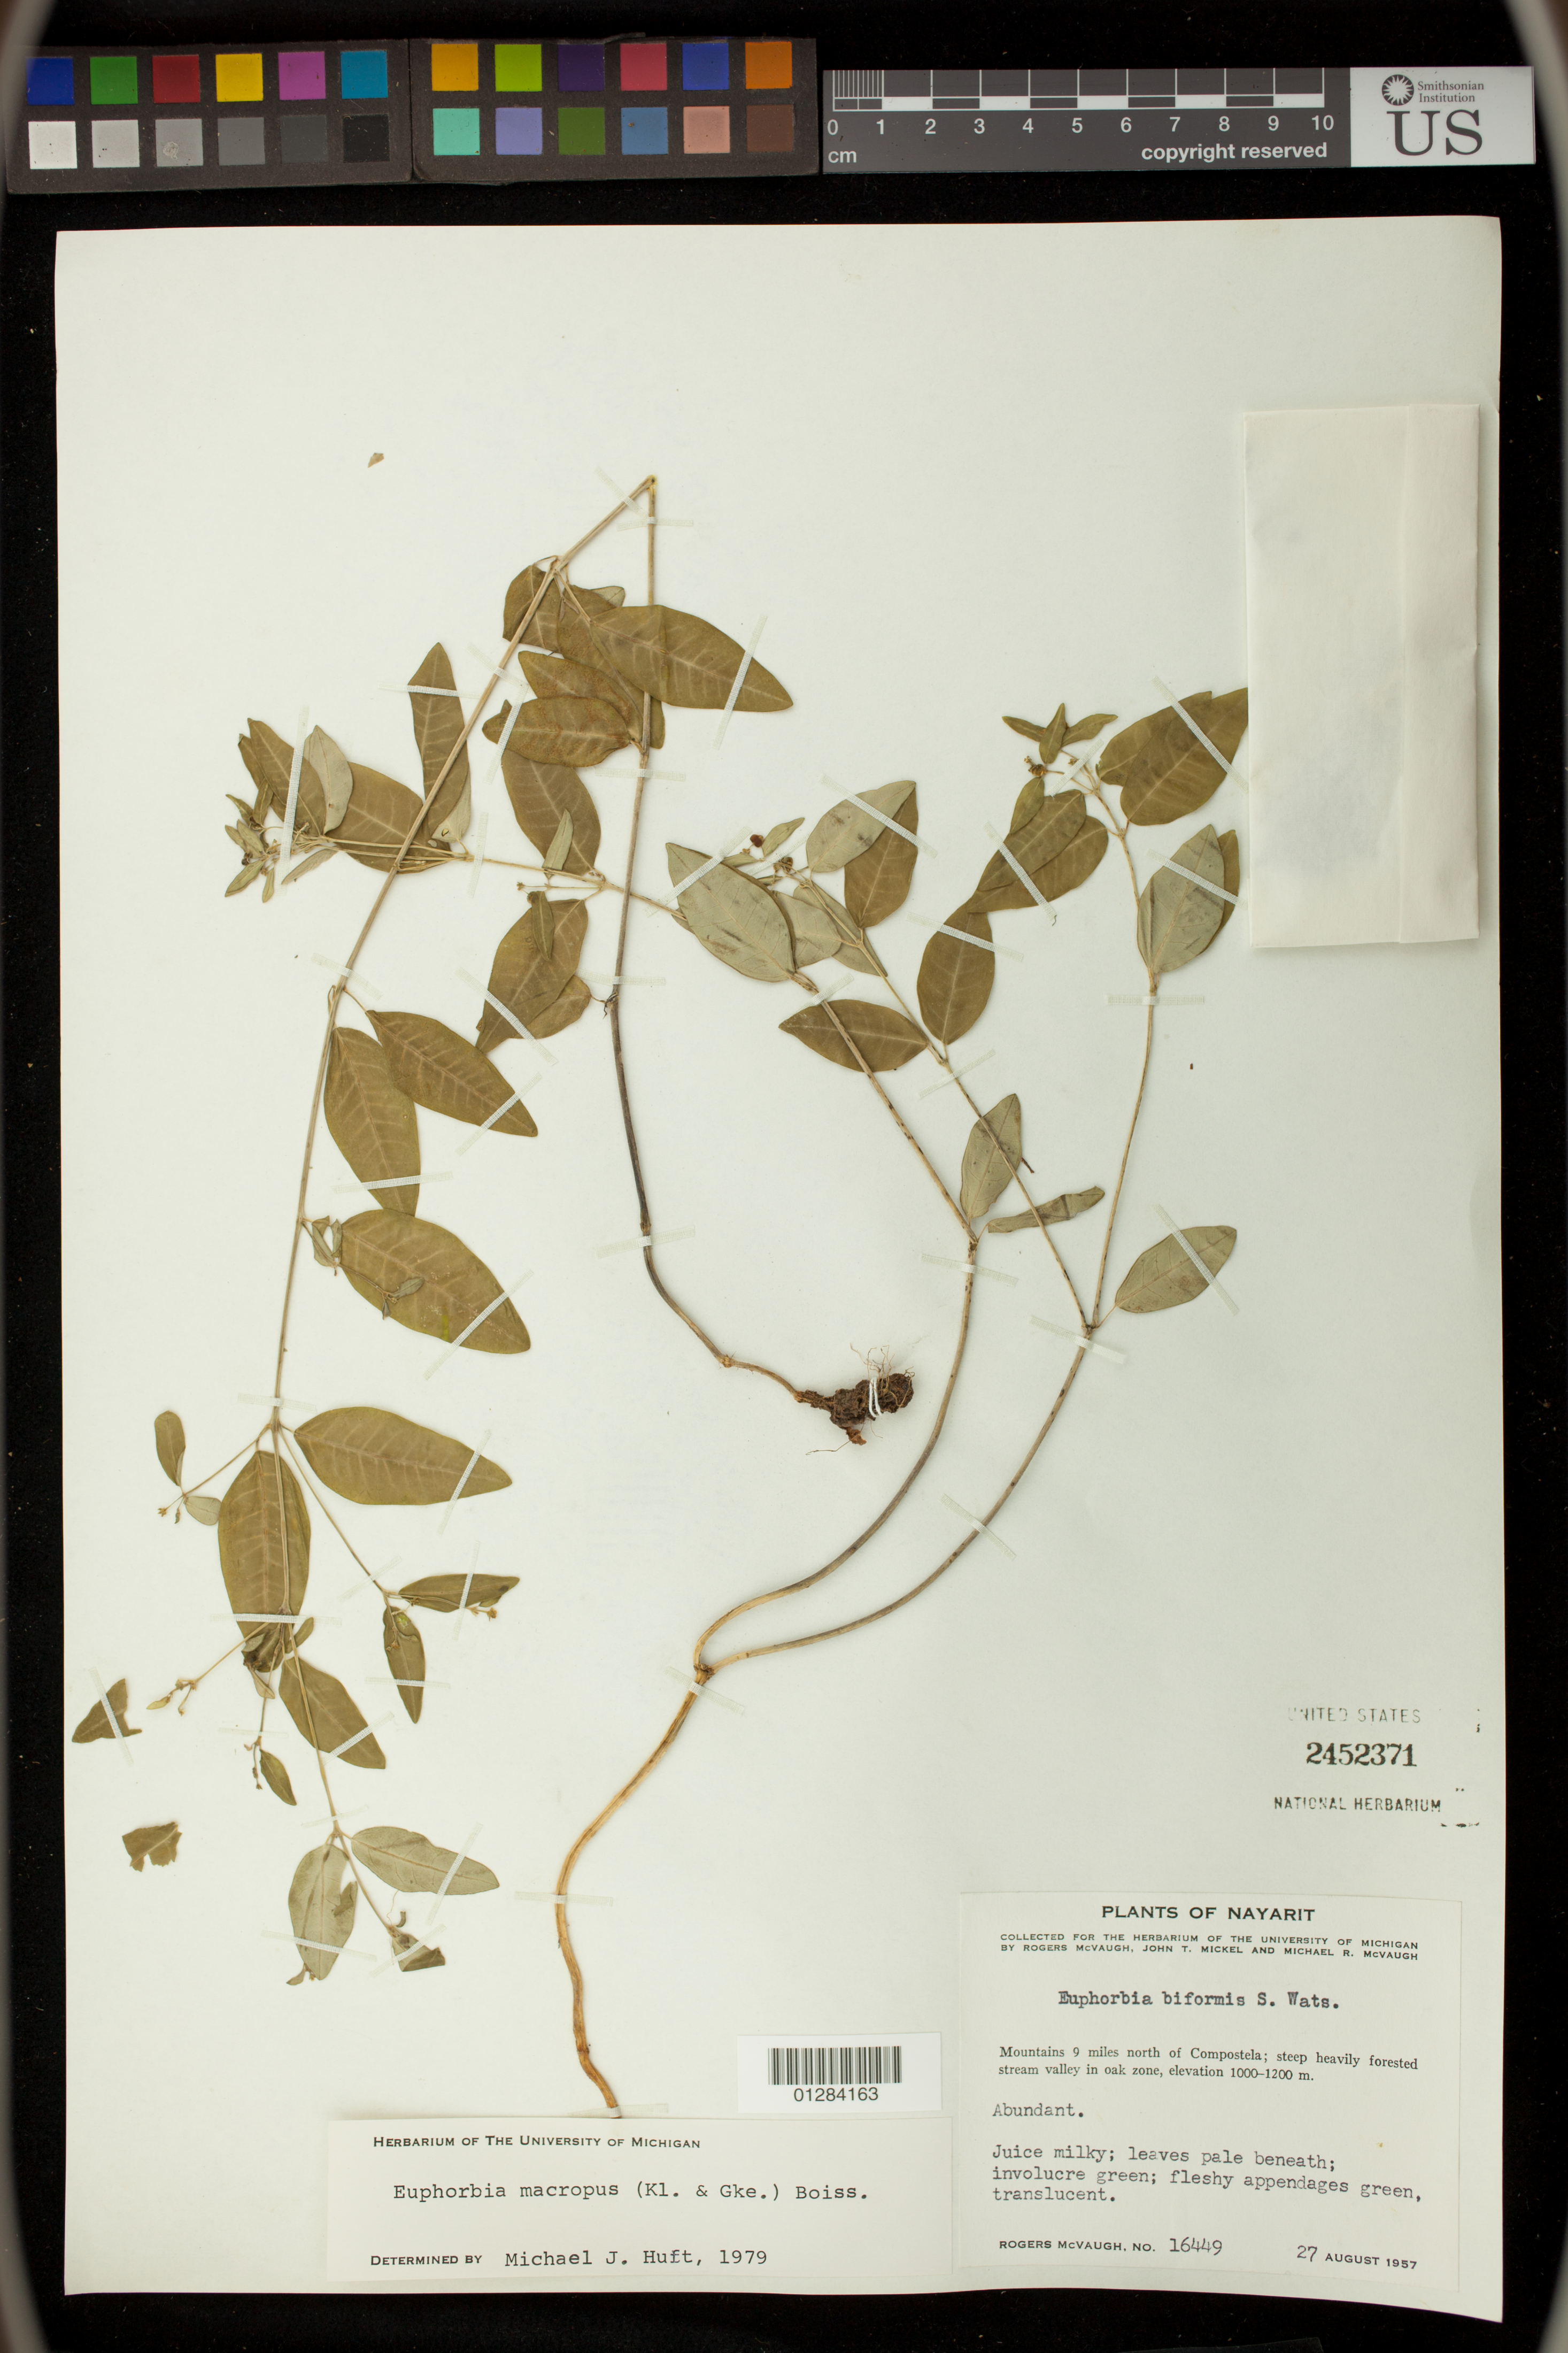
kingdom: Plantae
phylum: Tracheophyta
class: Magnoliopsida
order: Malpighiales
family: Euphorbiaceae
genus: Euphorbia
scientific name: Euphorbia macropus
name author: (Klotzsch & Garcke) Boiss.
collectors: R. McVaugh, J. T. Mickel & M. R. McVaugh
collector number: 16449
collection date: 1957-08-27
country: Mexico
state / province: Nayarit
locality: Mountains 9 miles north of Compostela, steep heavily forested stream valley in oak zone.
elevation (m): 1000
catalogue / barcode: US 2452371